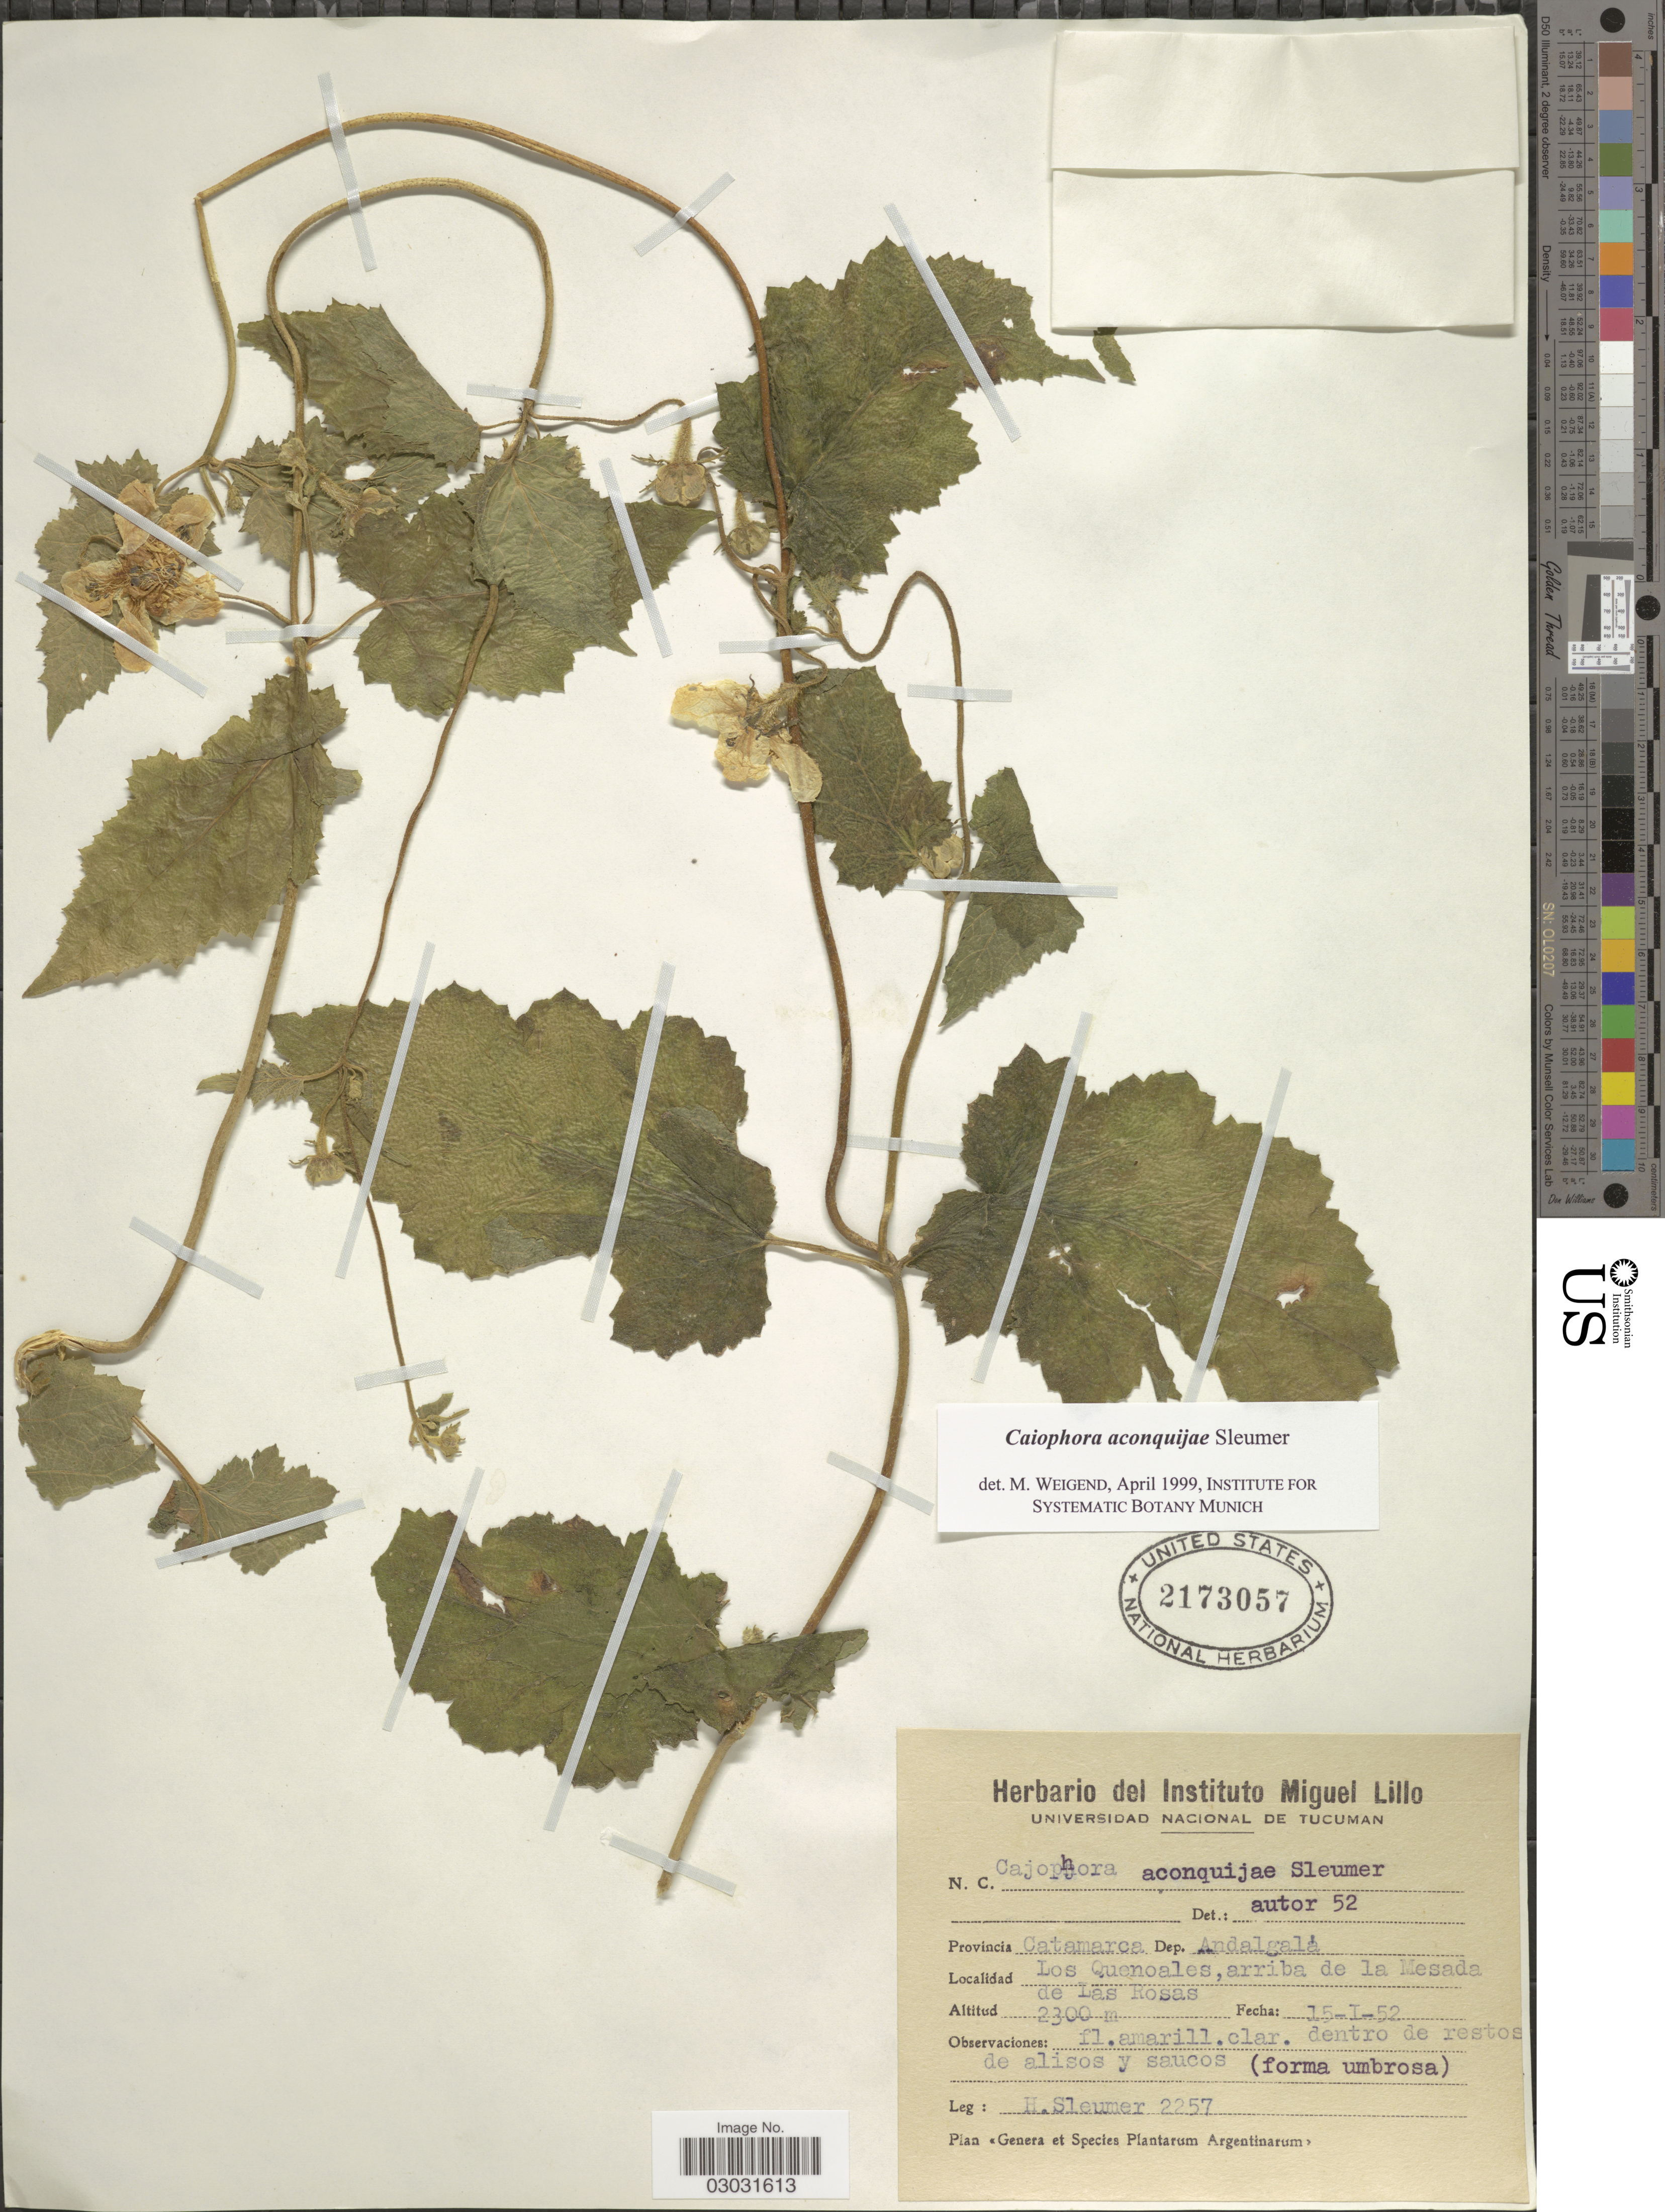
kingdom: Plantae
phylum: Tracheophyta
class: Magnoliopsida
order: Cornales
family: Loasaceae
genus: Caiophora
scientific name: Caiophora aconquijae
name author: Sleumer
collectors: H. O. Sleumer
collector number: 2257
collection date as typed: Transcribed d/m/y: 15/1/52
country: Argentina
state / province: Catamarca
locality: Dep. Andalgalá. Los Quenoales, arriba de la Mesada de Las Rosas.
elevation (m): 2300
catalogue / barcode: US 2173057